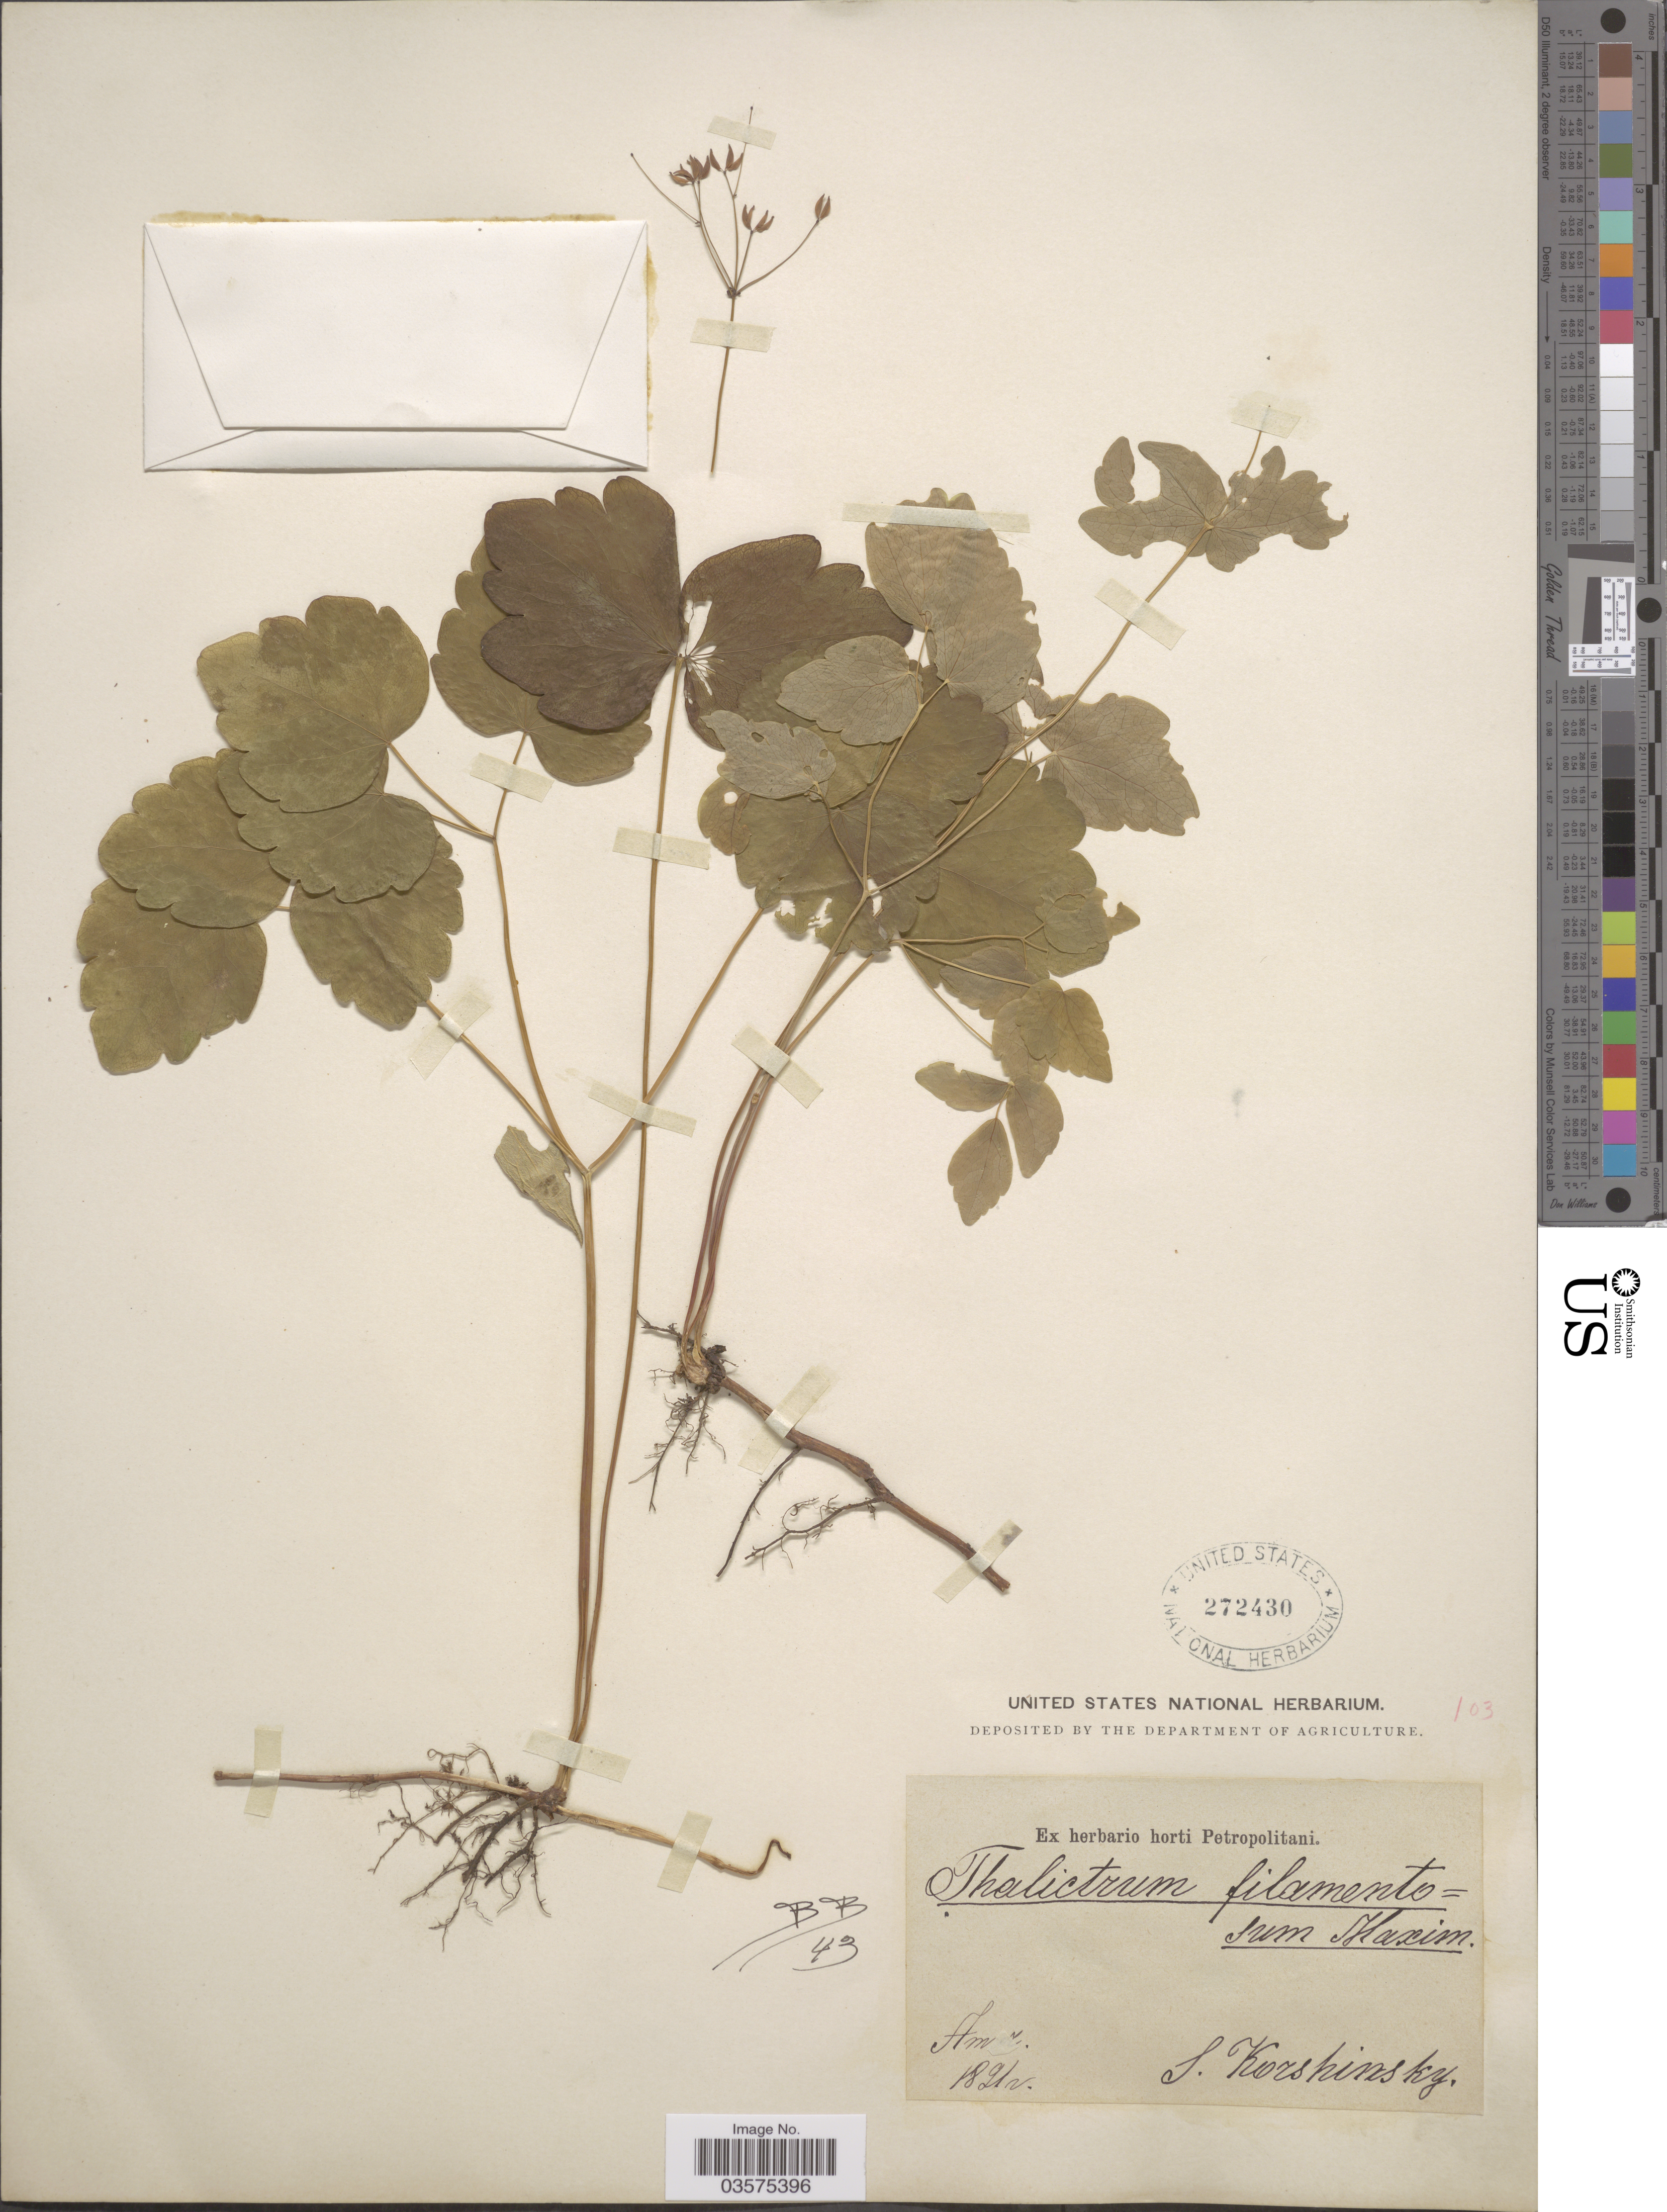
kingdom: Plantae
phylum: Tracheophyta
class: Magnoliopsida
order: Ranunculales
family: Ranunculaceae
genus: Thalictrum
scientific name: Thalictrum filamentosum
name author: Maxim.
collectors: S. I. Korshinsky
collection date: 1891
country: Russian Federation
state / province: Amur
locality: Amur.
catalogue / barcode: US 272430